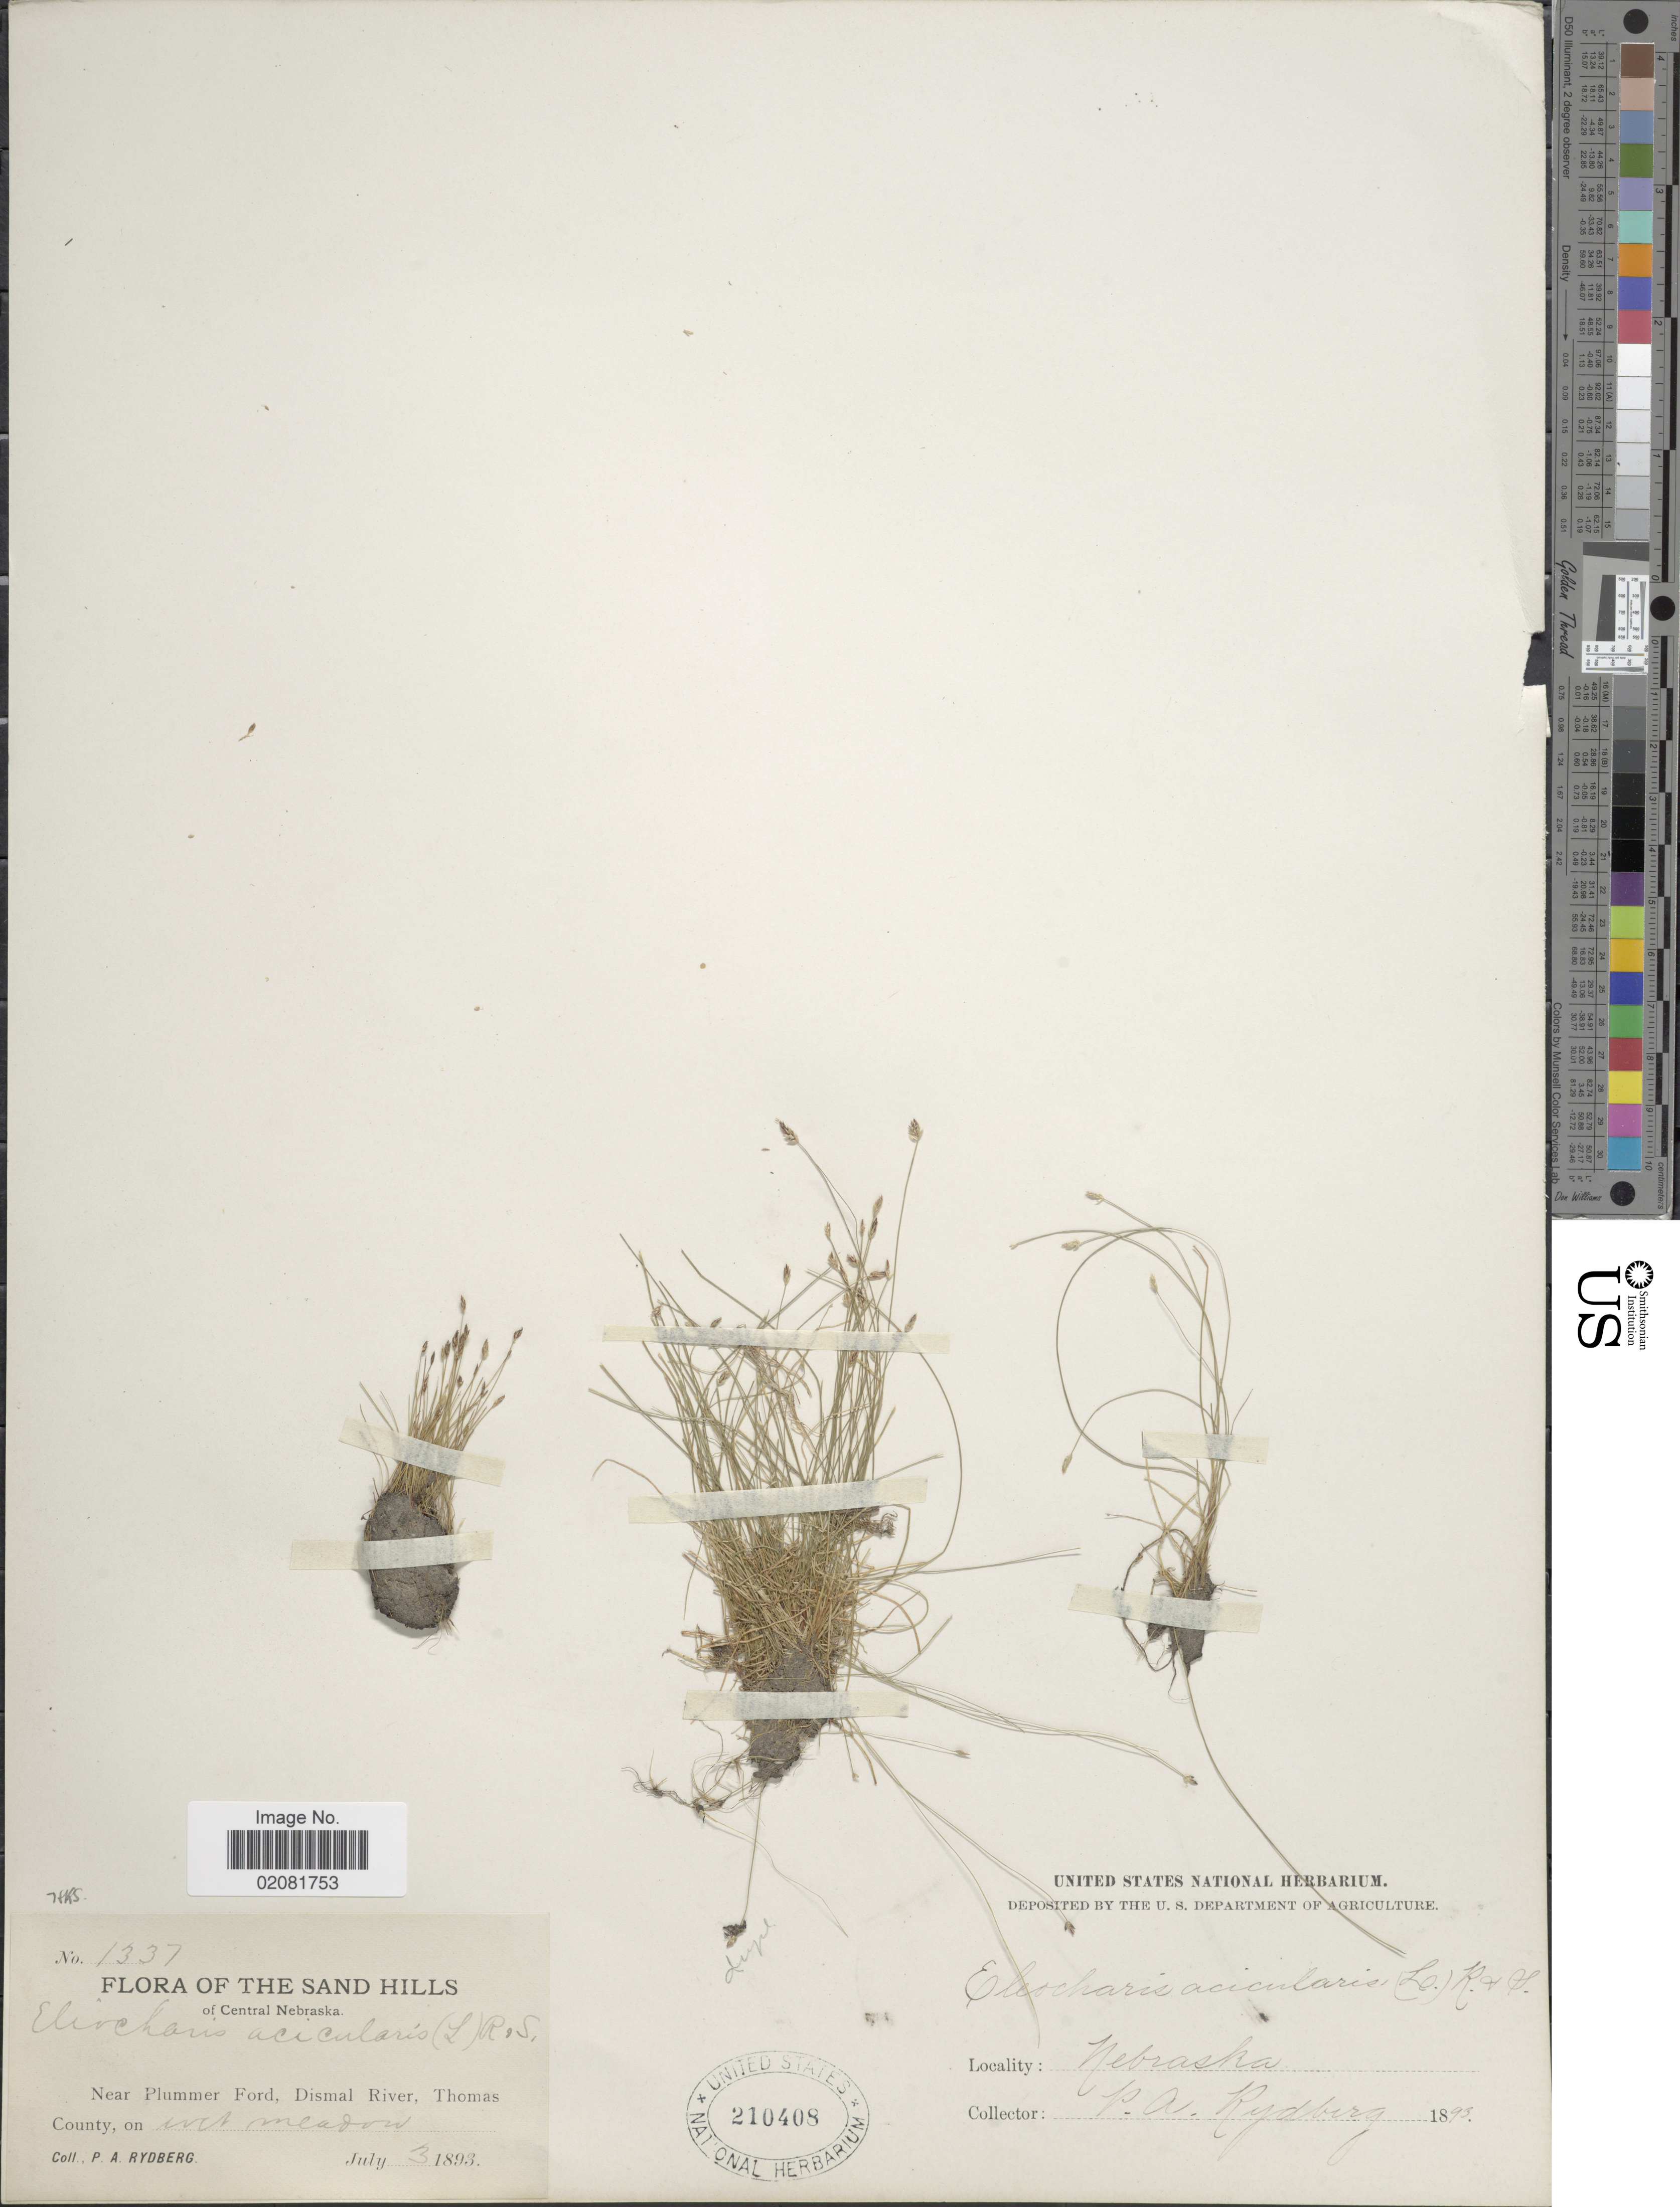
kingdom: Plantae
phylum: Tracheophyta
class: Liliopsida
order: Poales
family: Cyperaceae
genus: Eleocharis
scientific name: Eleocharis acicularis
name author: (L.) Roem. & Schult.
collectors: P. A. Rydberg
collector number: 1337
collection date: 1893-07-03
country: United States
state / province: Nebraska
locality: Sand Hills of Central Nebraska. Near Plummer Ford, Dismal River, Thomas County, on wet meadow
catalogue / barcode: US 210408